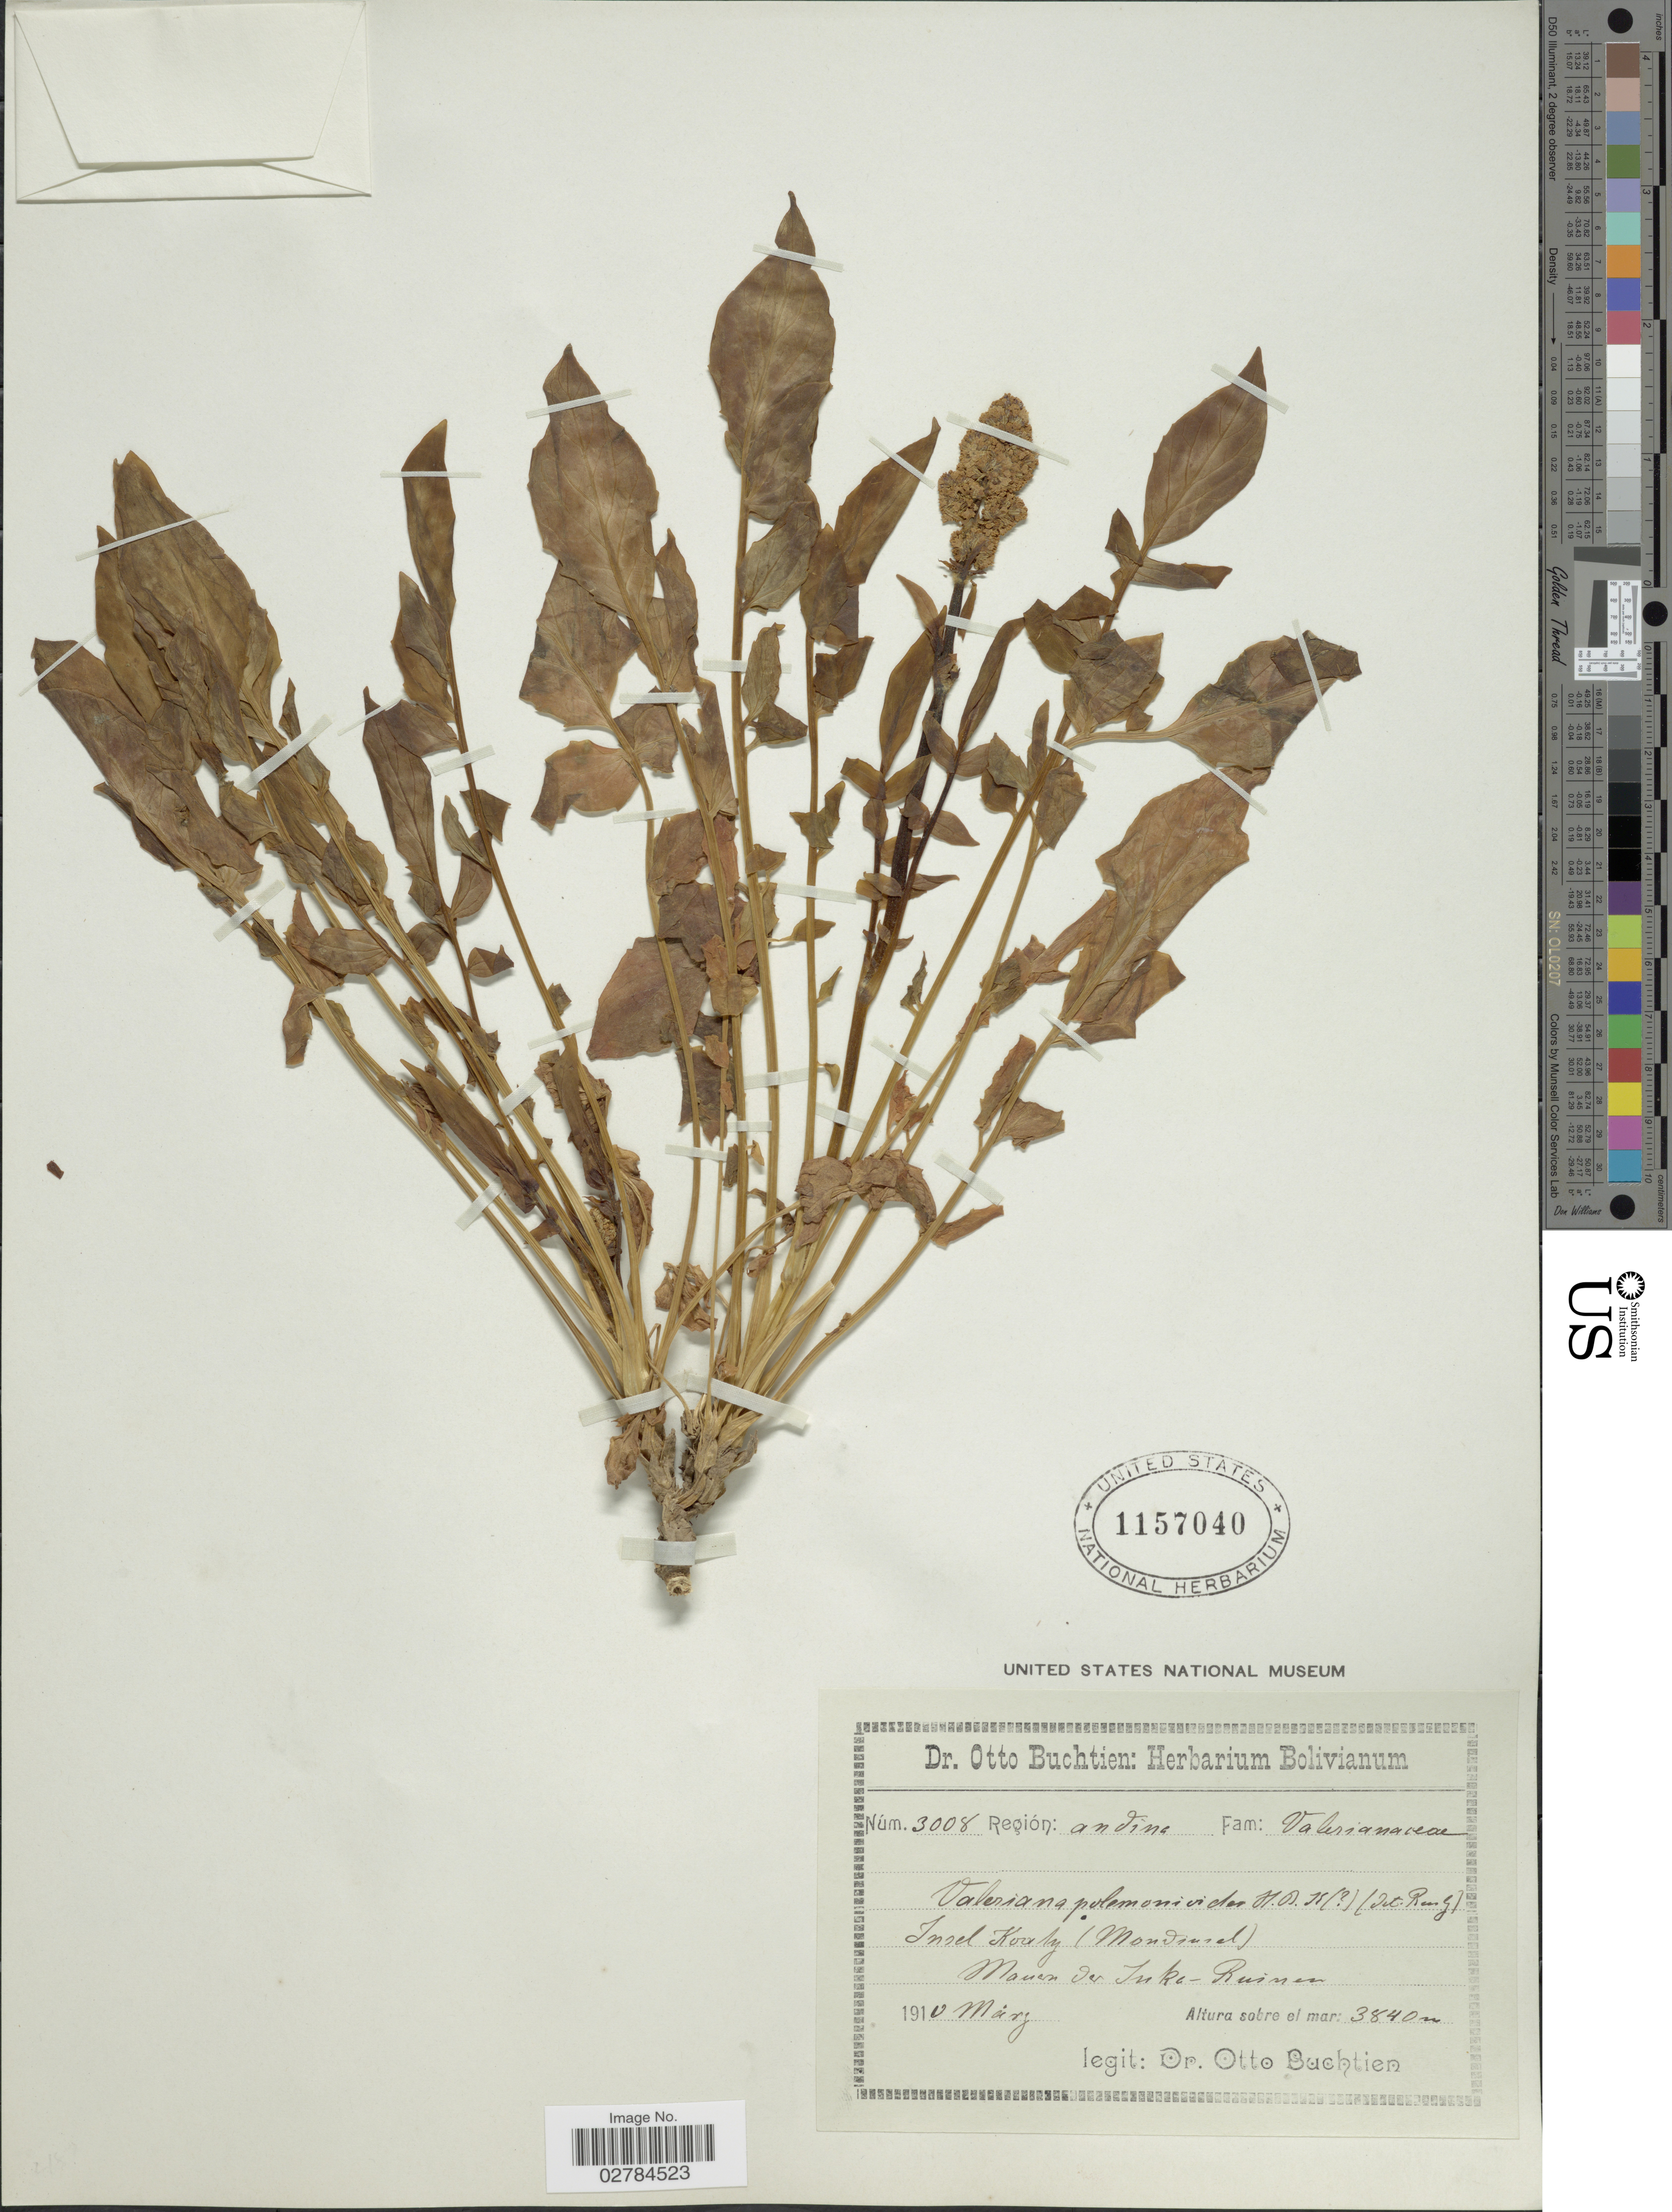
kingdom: Plantae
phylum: Tracheophyta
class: Magnoliopsida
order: Dipsacales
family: Caprifoliaceae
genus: Valeriana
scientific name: Valeriana decussata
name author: Ruiz & Pav.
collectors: O. Buchtien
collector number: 3008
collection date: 1910-03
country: Bolivia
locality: Région: andine. Insel Koaty (Mondiurel). Mauen der Inke-Ruinen.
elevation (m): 3840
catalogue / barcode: US 1157040